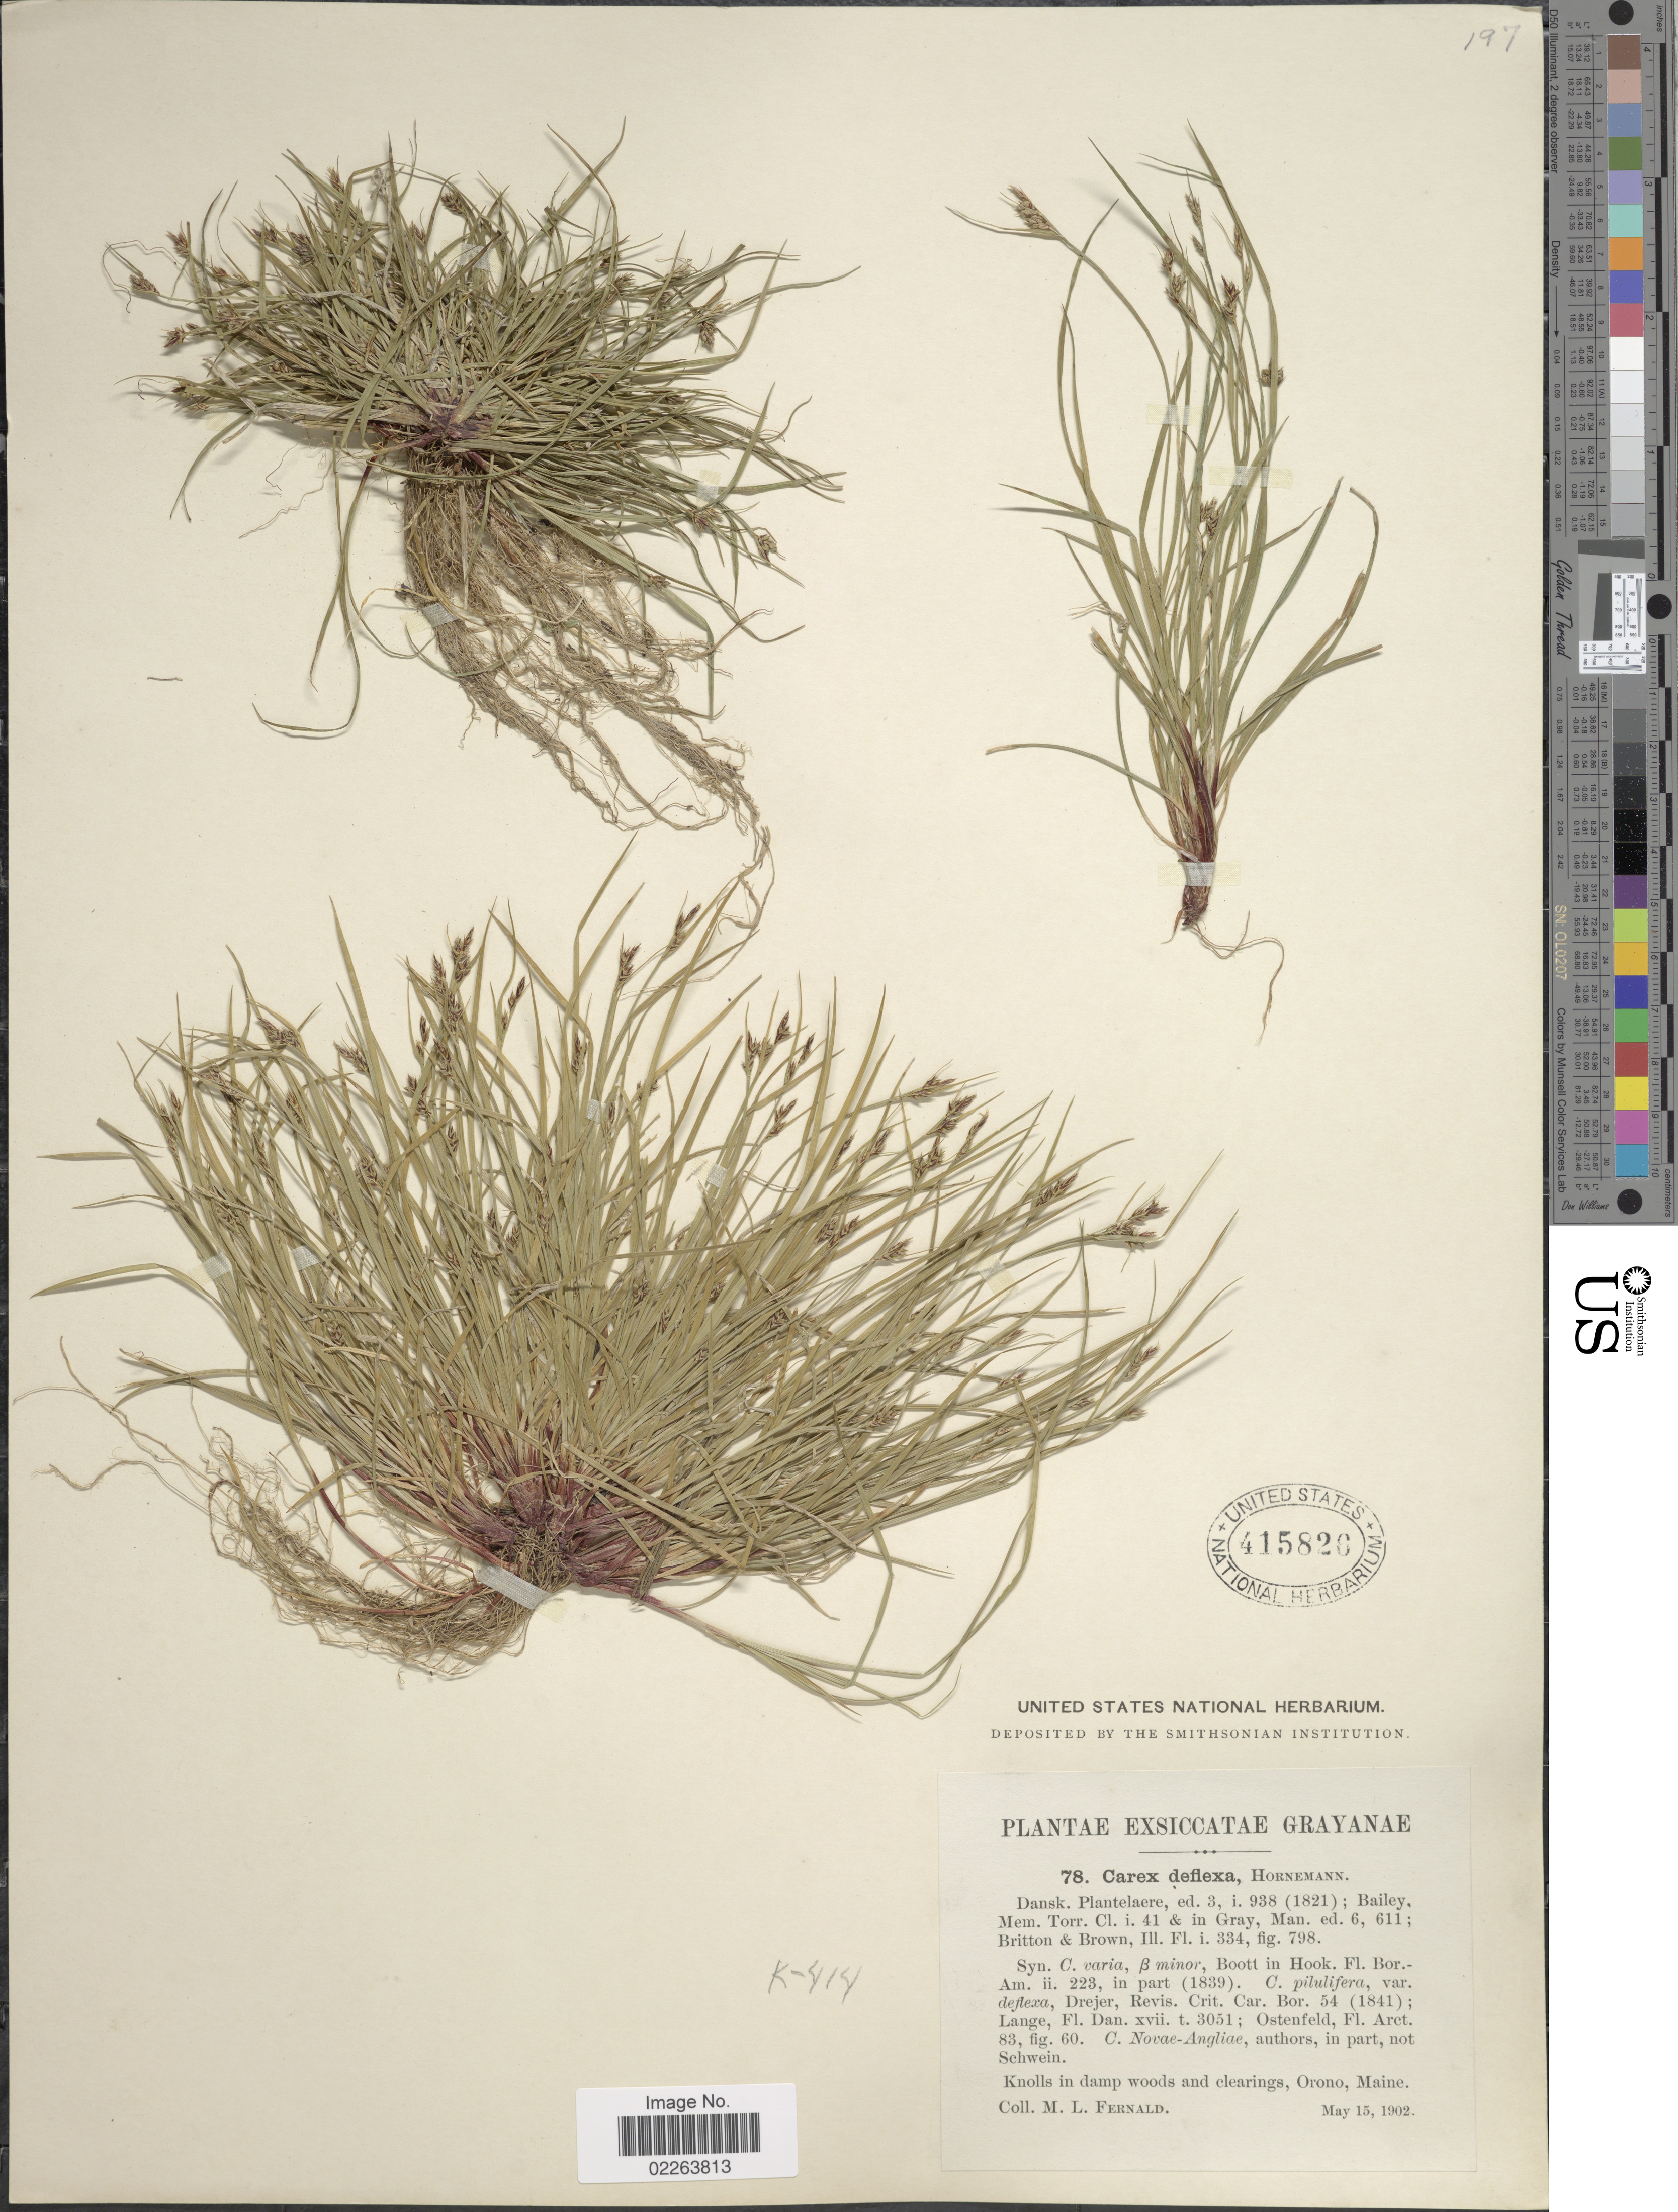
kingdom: Plantae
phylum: Tracheophyta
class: Liliopsida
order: Poales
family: Cyperaceae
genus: Carex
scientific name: Carex deflexa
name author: Hornem.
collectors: M. L. Fernald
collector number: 78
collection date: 1902-05-15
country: United States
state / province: Maine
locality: Knolls in damp woods and clearings, Orono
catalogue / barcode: US 415820